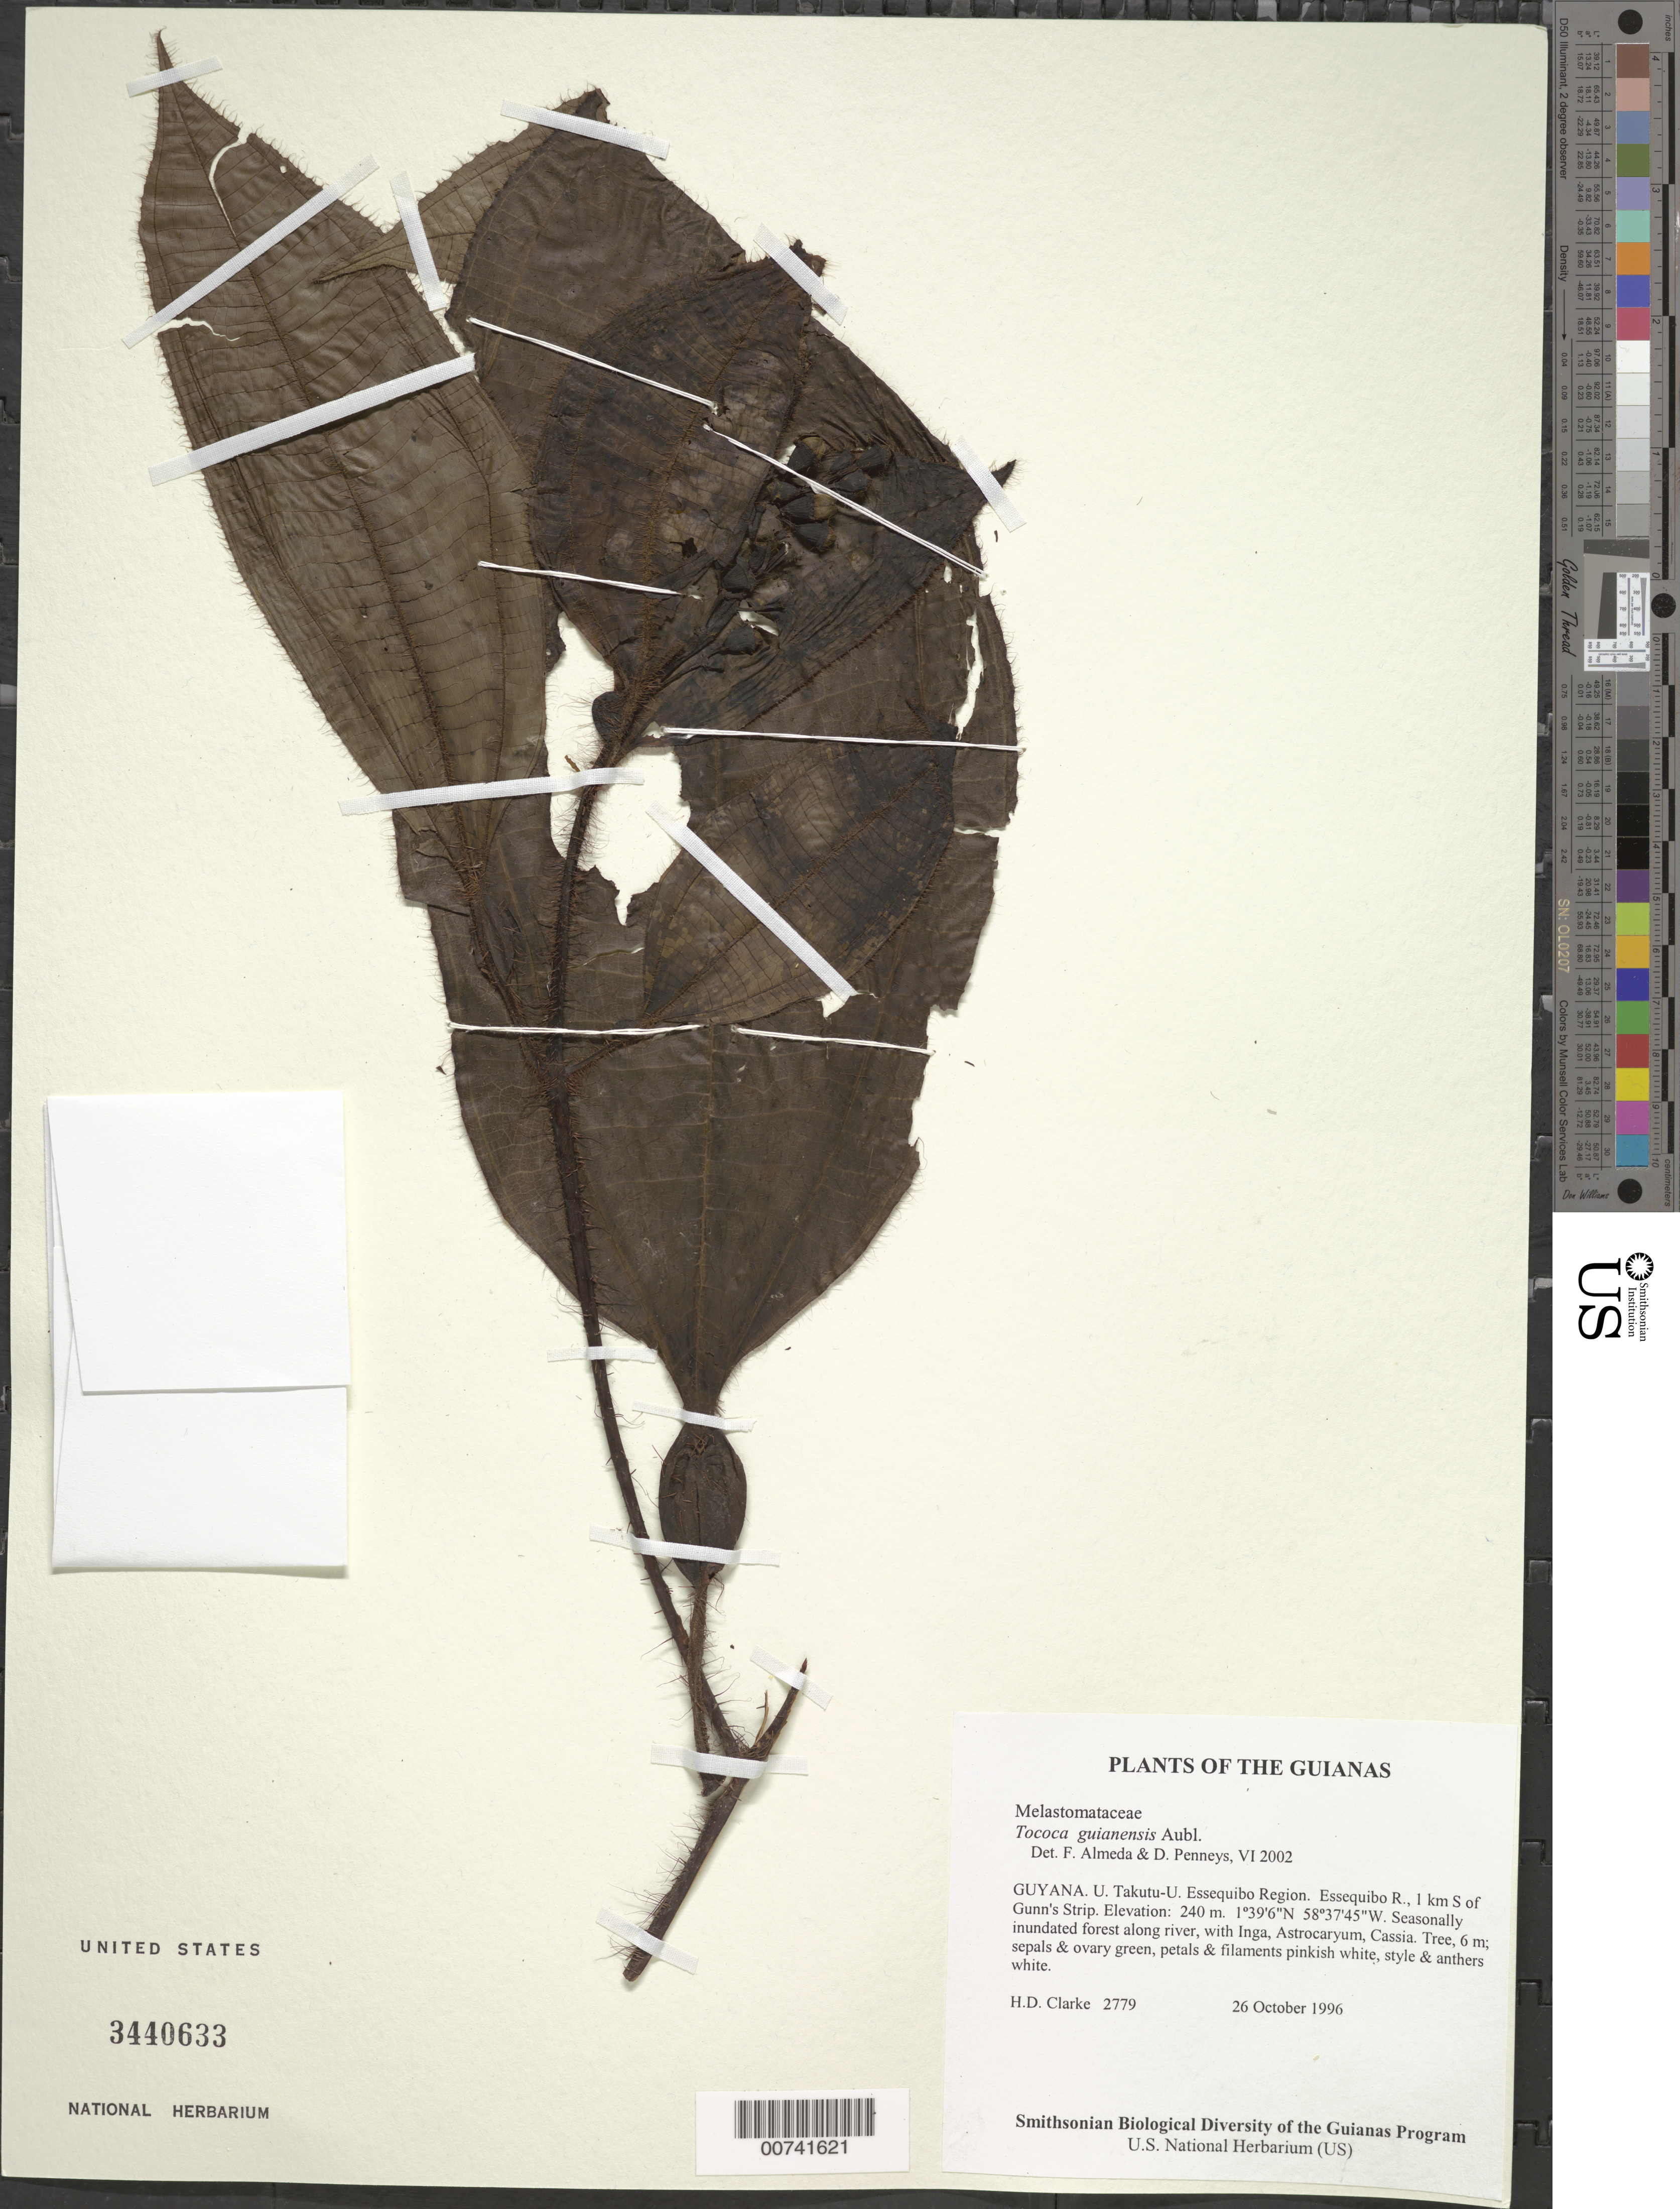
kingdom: Plantae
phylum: Tracheophyta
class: Magnoliopsida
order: Myrtales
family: Melastomataceae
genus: Tococa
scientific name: Tococa guianensis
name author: Aubl.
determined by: Almeda, F.; Penneys, D. S.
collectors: H. D. Clarke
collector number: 2779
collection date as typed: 26 October 1996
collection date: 1996-10-26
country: Guyana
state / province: U. Takutu-U. Essequibo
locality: Essequibo R., 1 km S of Gunn's Strip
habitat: Seasonally inundated forest along river, with Inga, Astrocaryum, Cassia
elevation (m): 240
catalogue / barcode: US 3440633